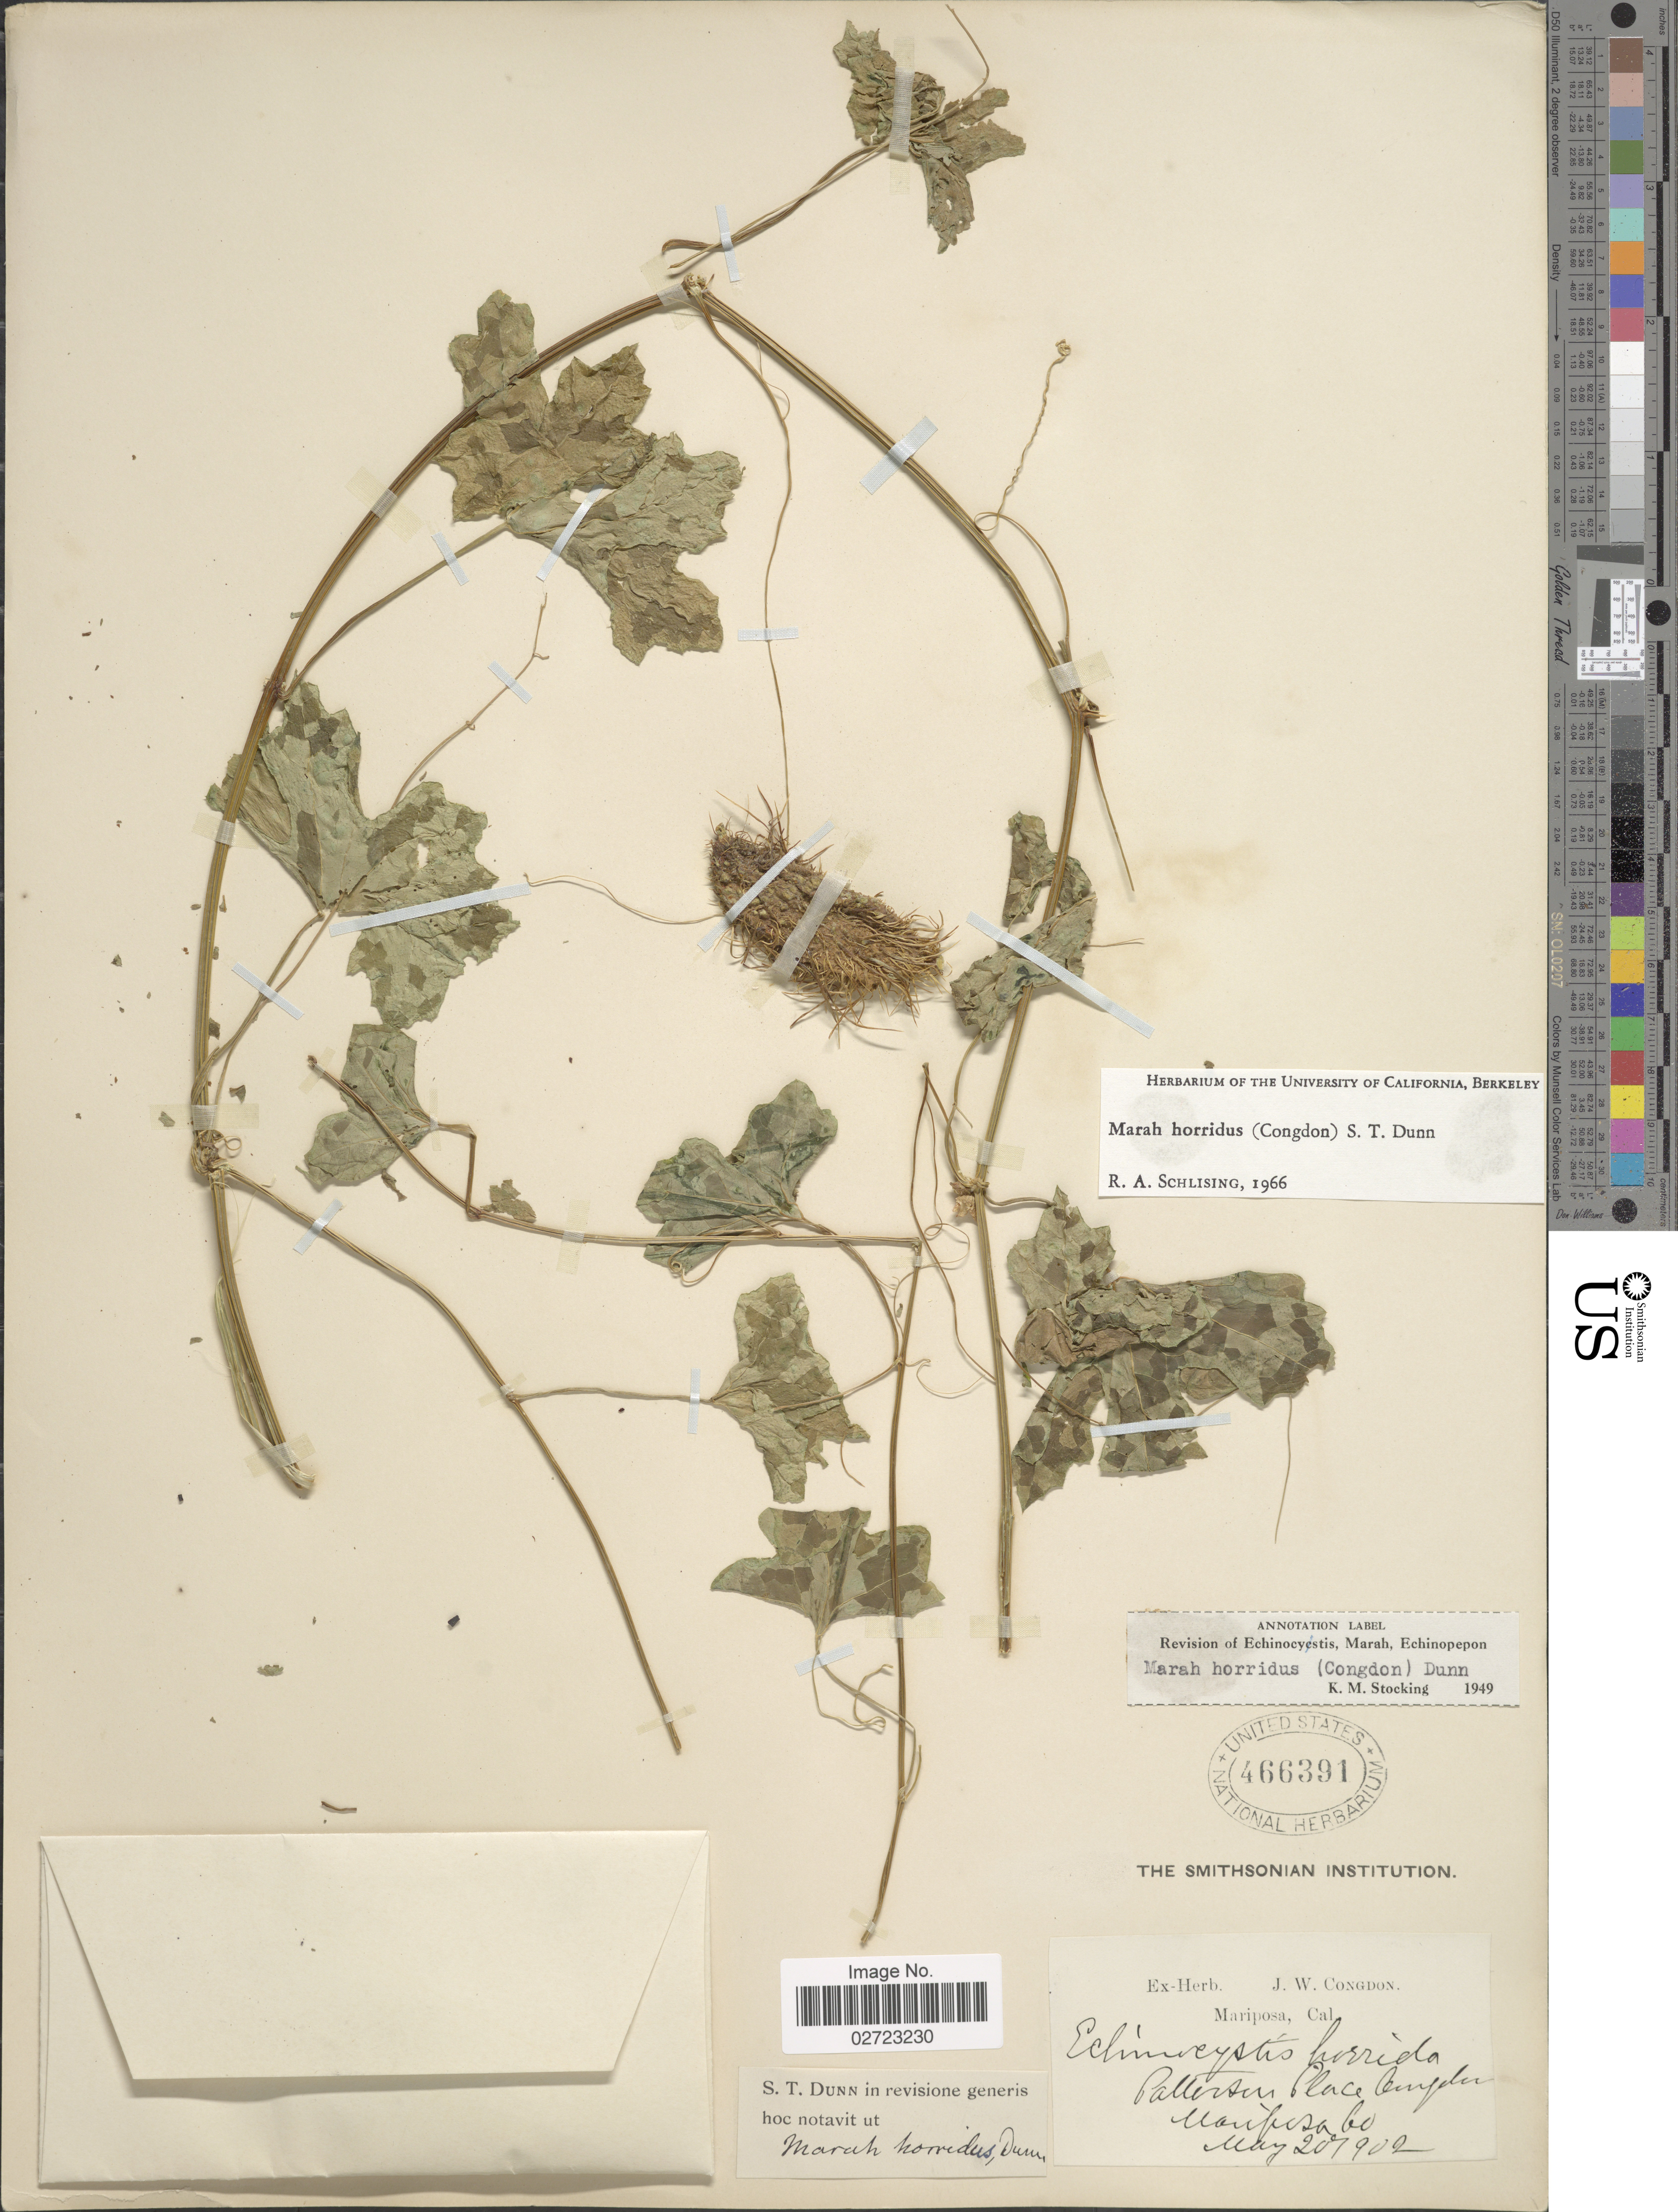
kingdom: Plantae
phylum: Tracheophyta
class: Magnoliopsida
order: Cucurbitales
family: Cucurbitaceae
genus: Marah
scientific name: Marah horrida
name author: (Congdon) Dunn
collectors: ex herb. J. W. Congdon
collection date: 1902-05-20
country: United States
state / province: California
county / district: Mariposa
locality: Patterson Place Congdon Mariposa Co.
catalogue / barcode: US 466391